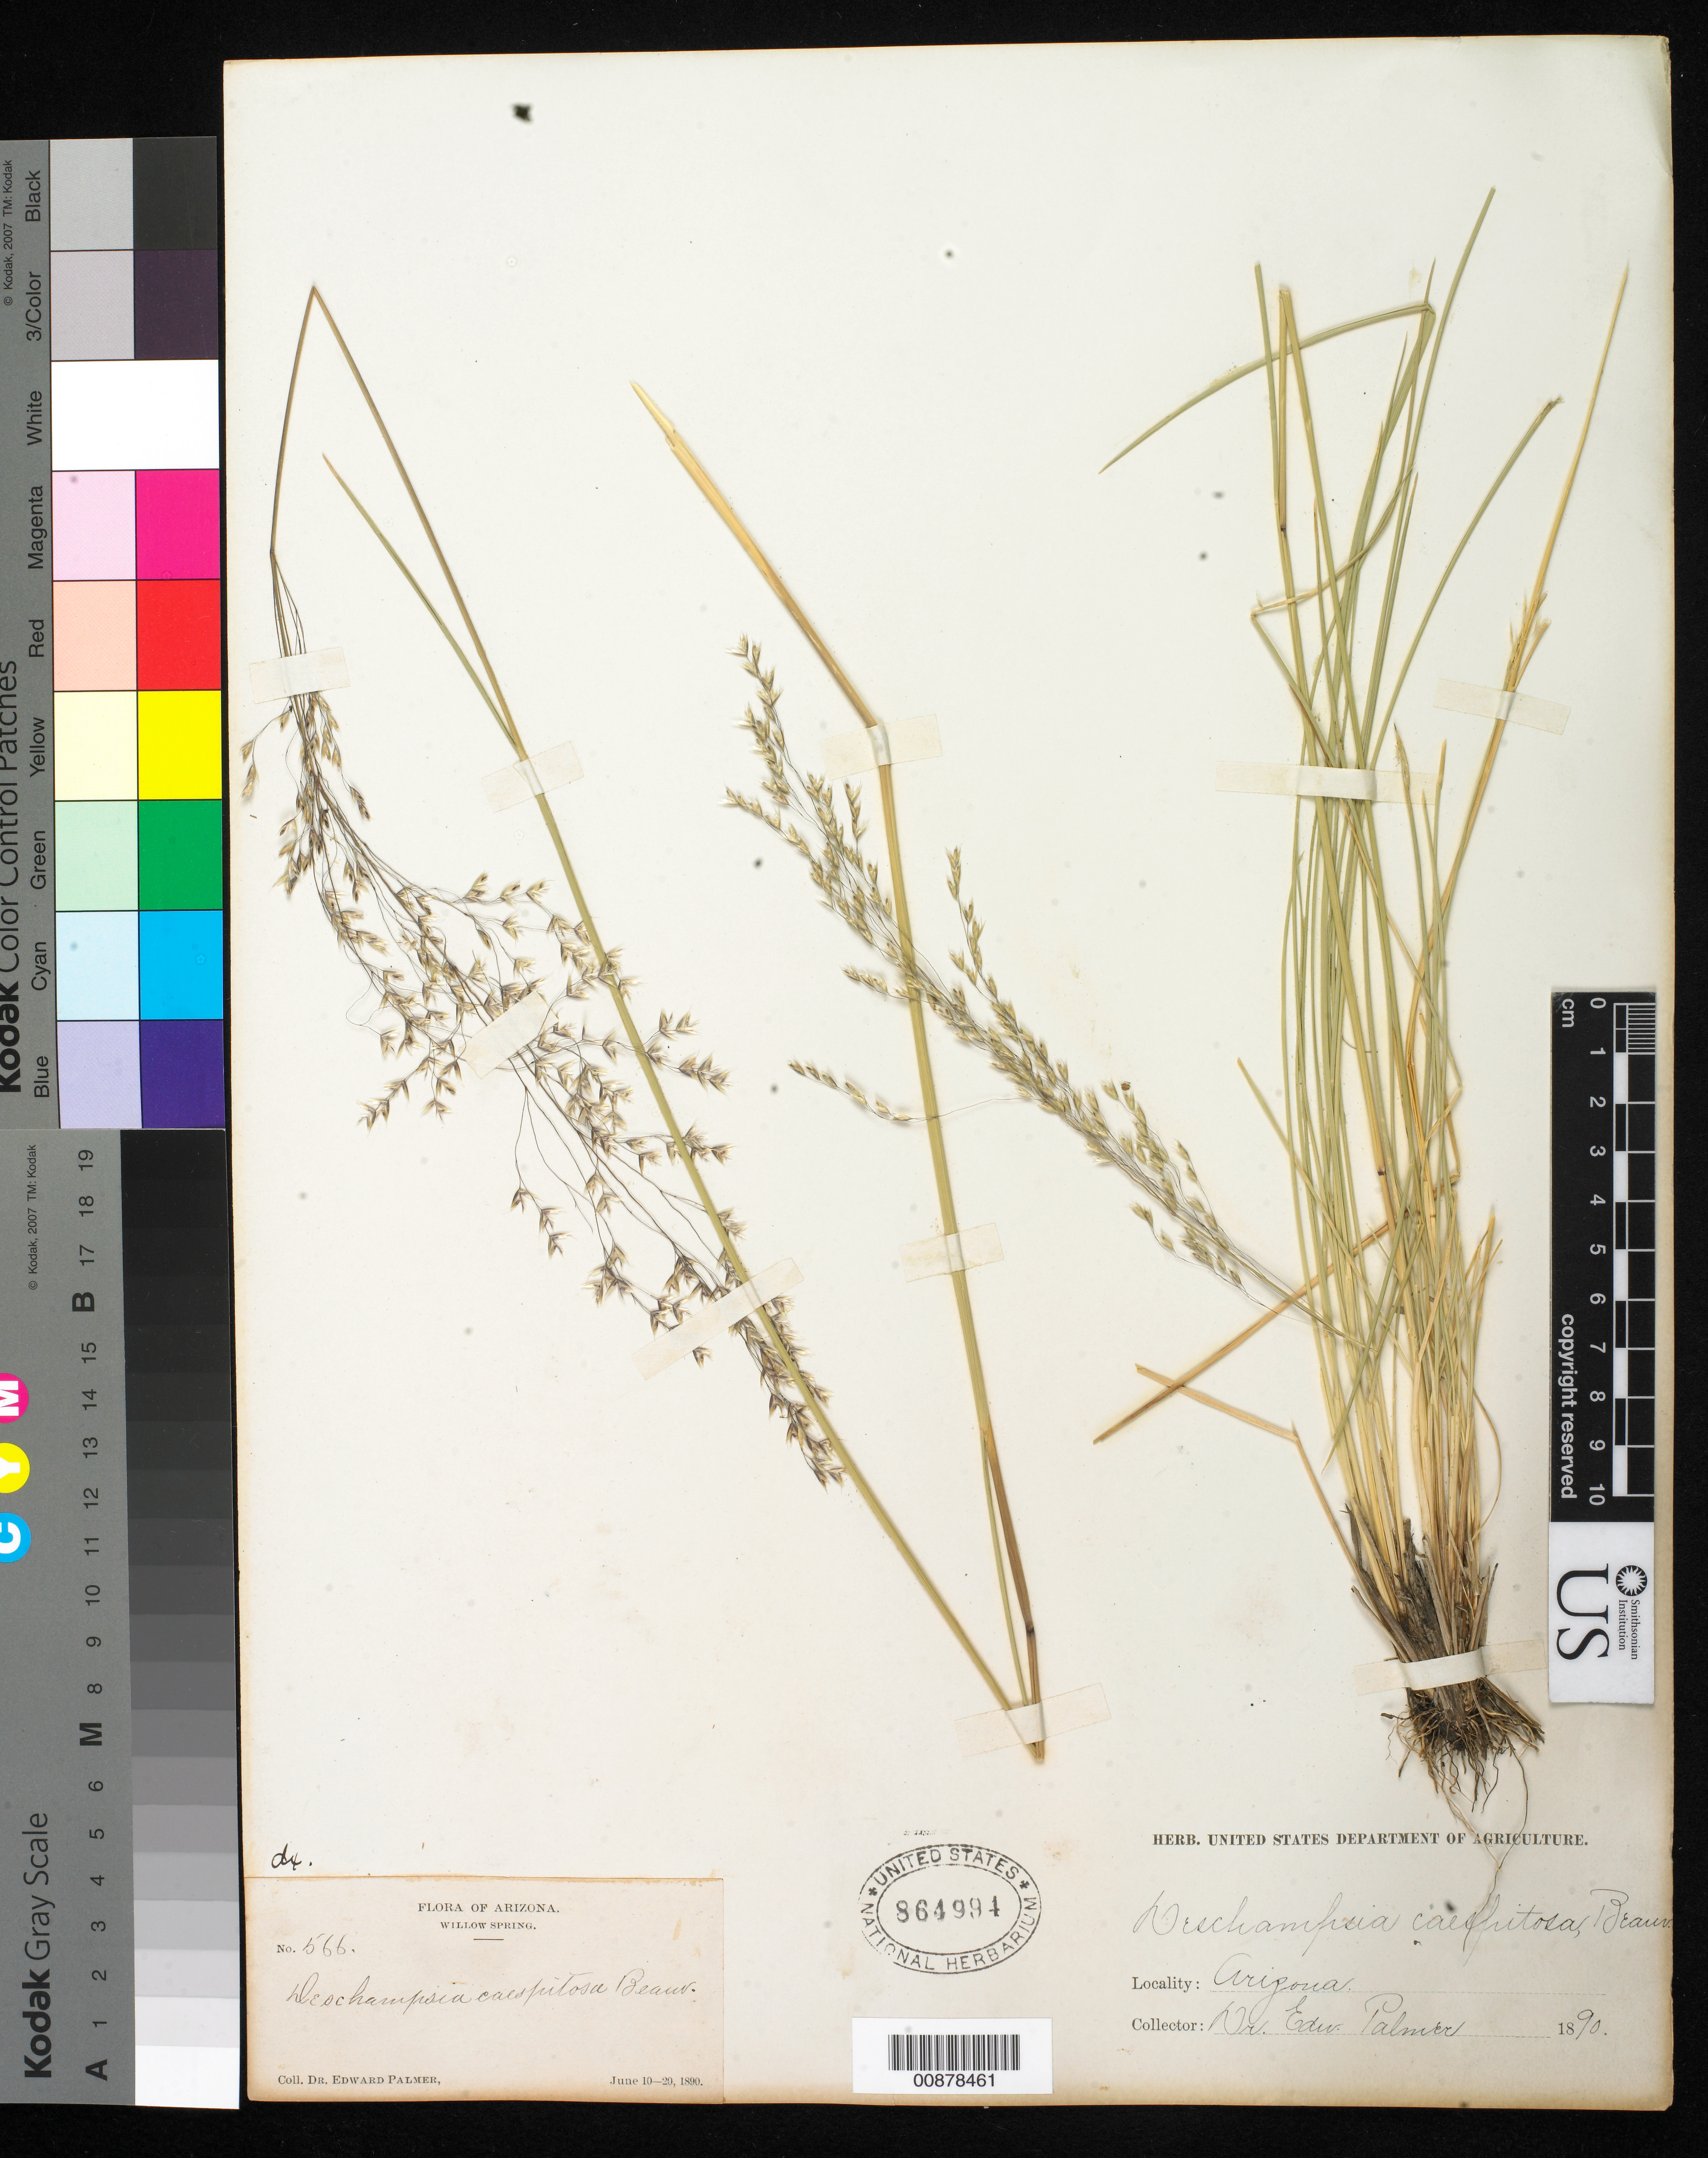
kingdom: Plantae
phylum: Tracheophyta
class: Liliopsida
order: Poales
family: Poaceae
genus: Deschampsia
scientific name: Deschampsia cespitosa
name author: (L.) P. Beauv.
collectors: E. Palmer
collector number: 566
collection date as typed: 10 Jun 1890 to 20 Jun 1890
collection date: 1890-06-10/1890-06-20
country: United States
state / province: Arizona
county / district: Coconino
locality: Willow Spring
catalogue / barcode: US 864994